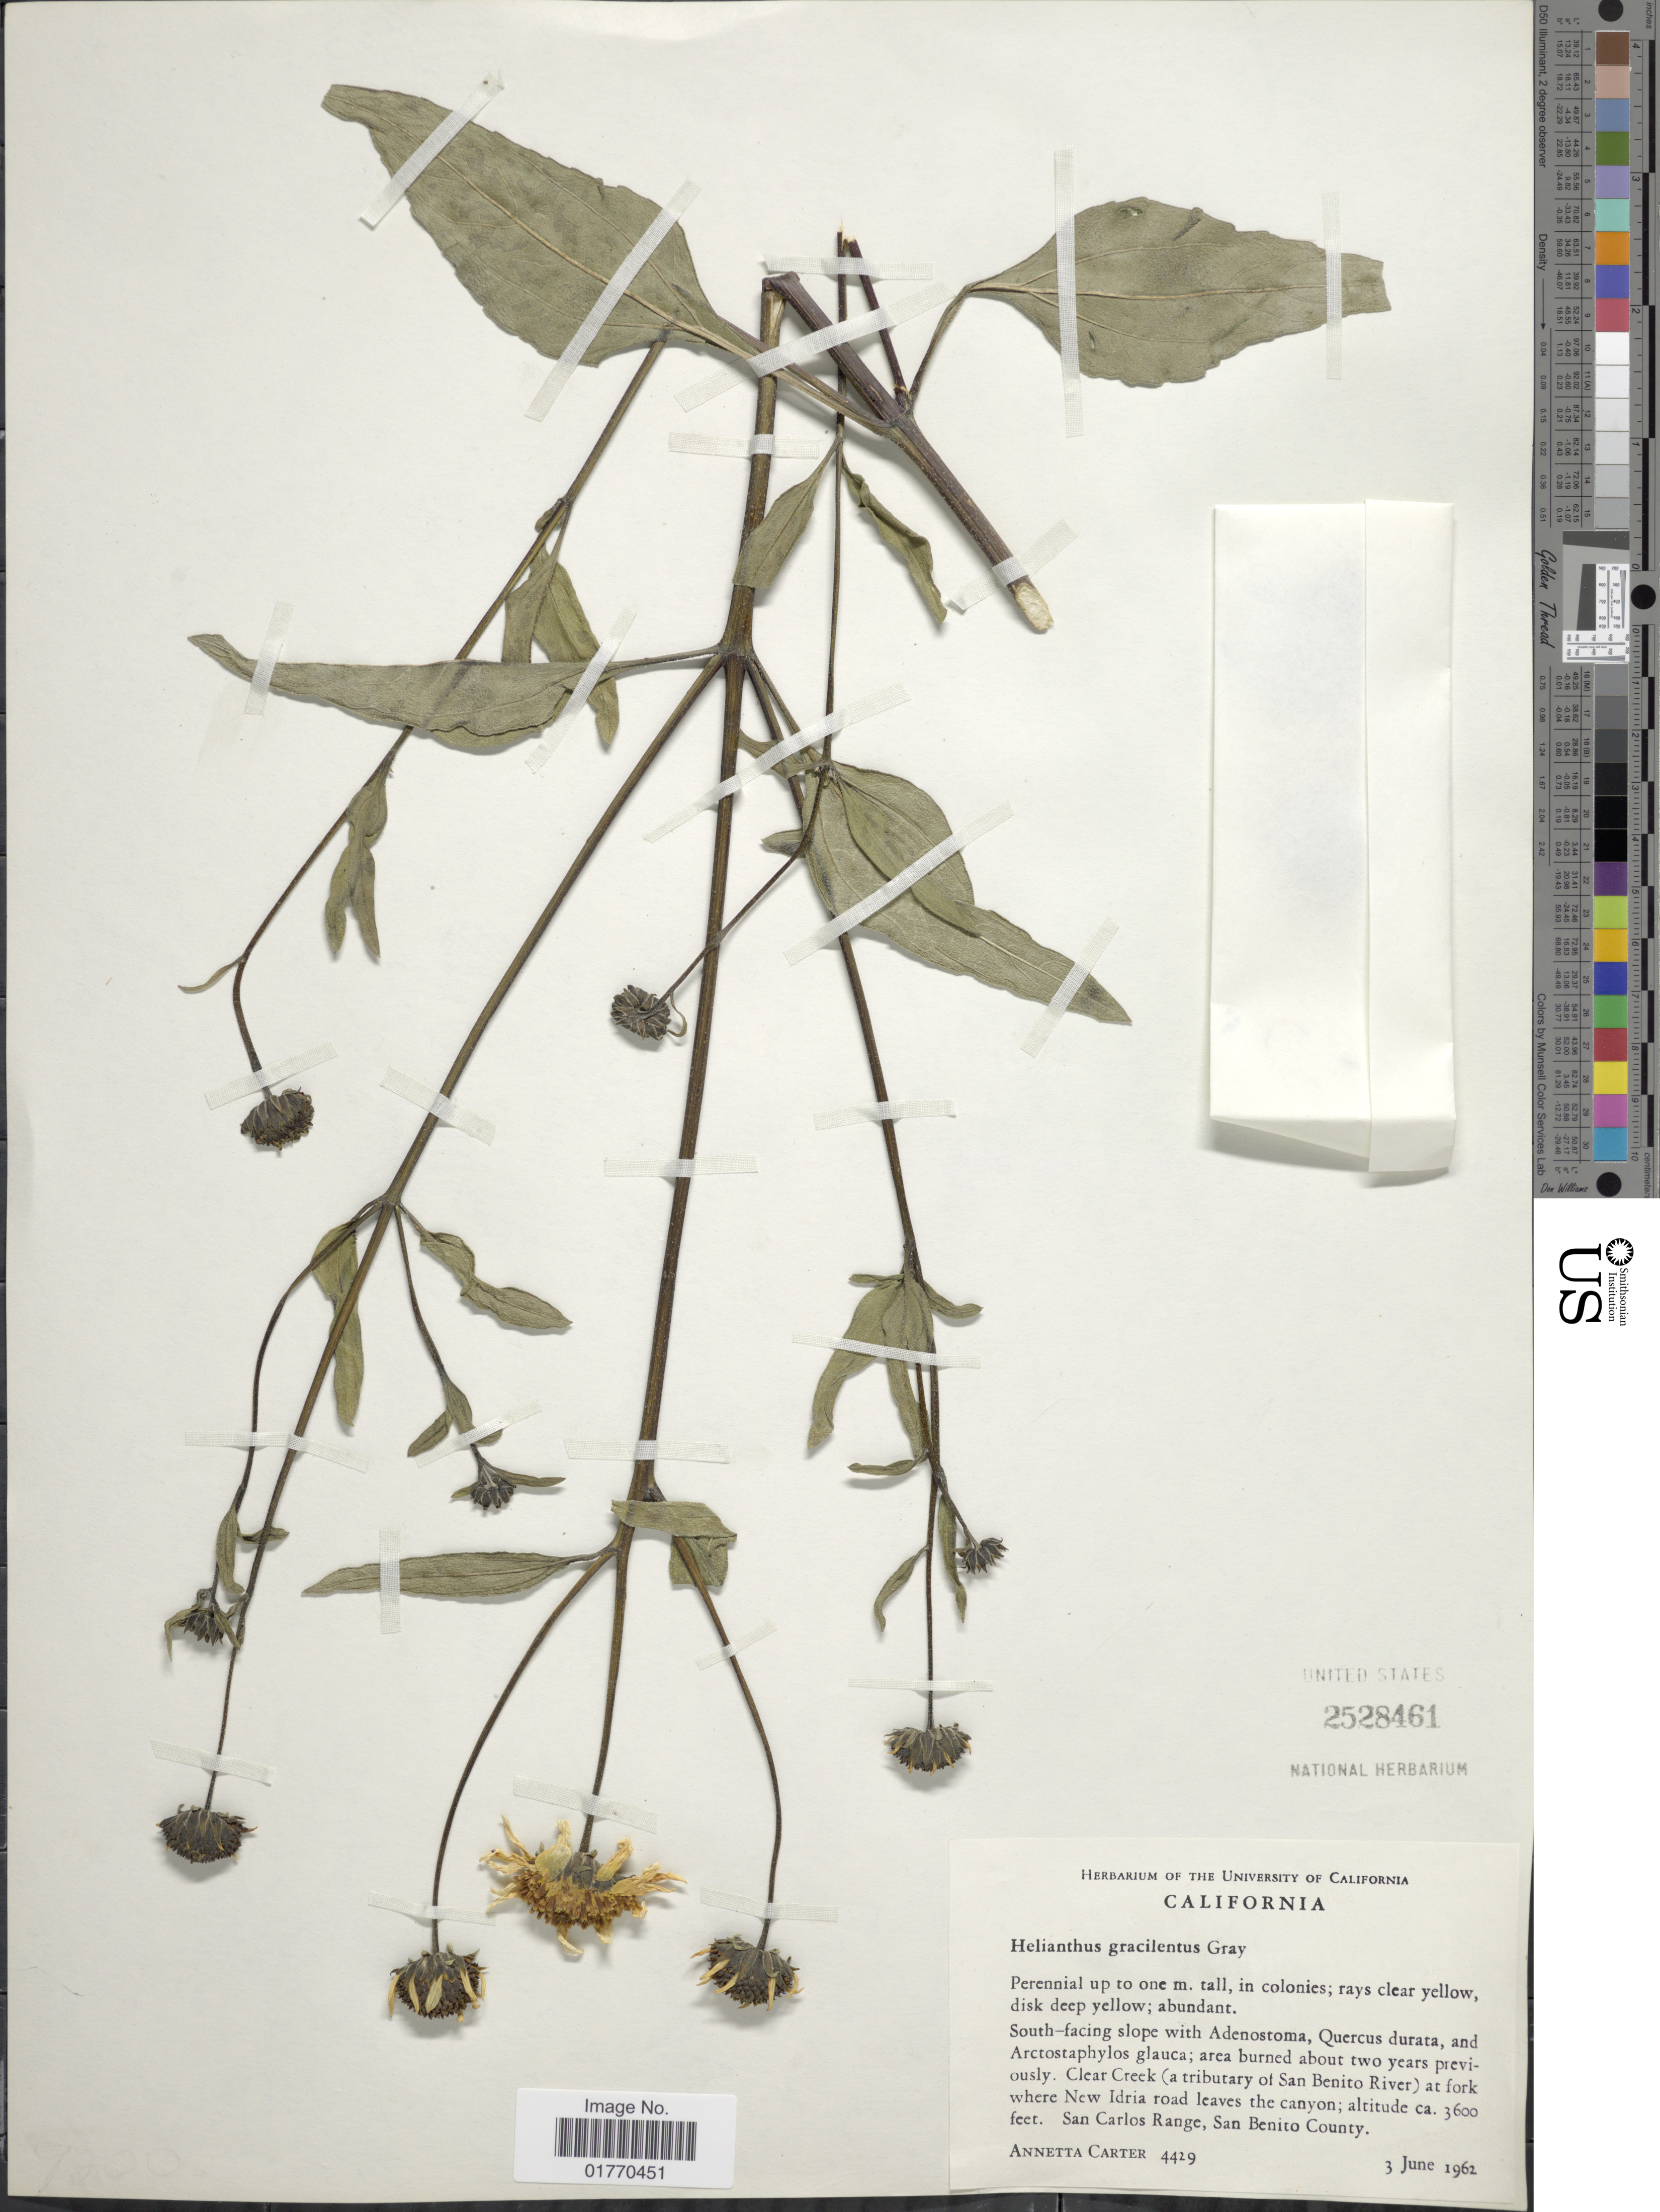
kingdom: Plantae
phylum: Tracheophyta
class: Magnoliopsida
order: Asterales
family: Asteraceae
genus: Helianthus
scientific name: Helianthus gracilentus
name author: A. Gray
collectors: A. M. Carter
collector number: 4429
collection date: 1962-06-03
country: United States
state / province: California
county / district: San Benito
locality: Clear Creek (a tributary of San Benito River) at fork where New Idria road leaves the canyon, San Carlos Range, San Benito County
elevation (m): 1097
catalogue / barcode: US 2528461